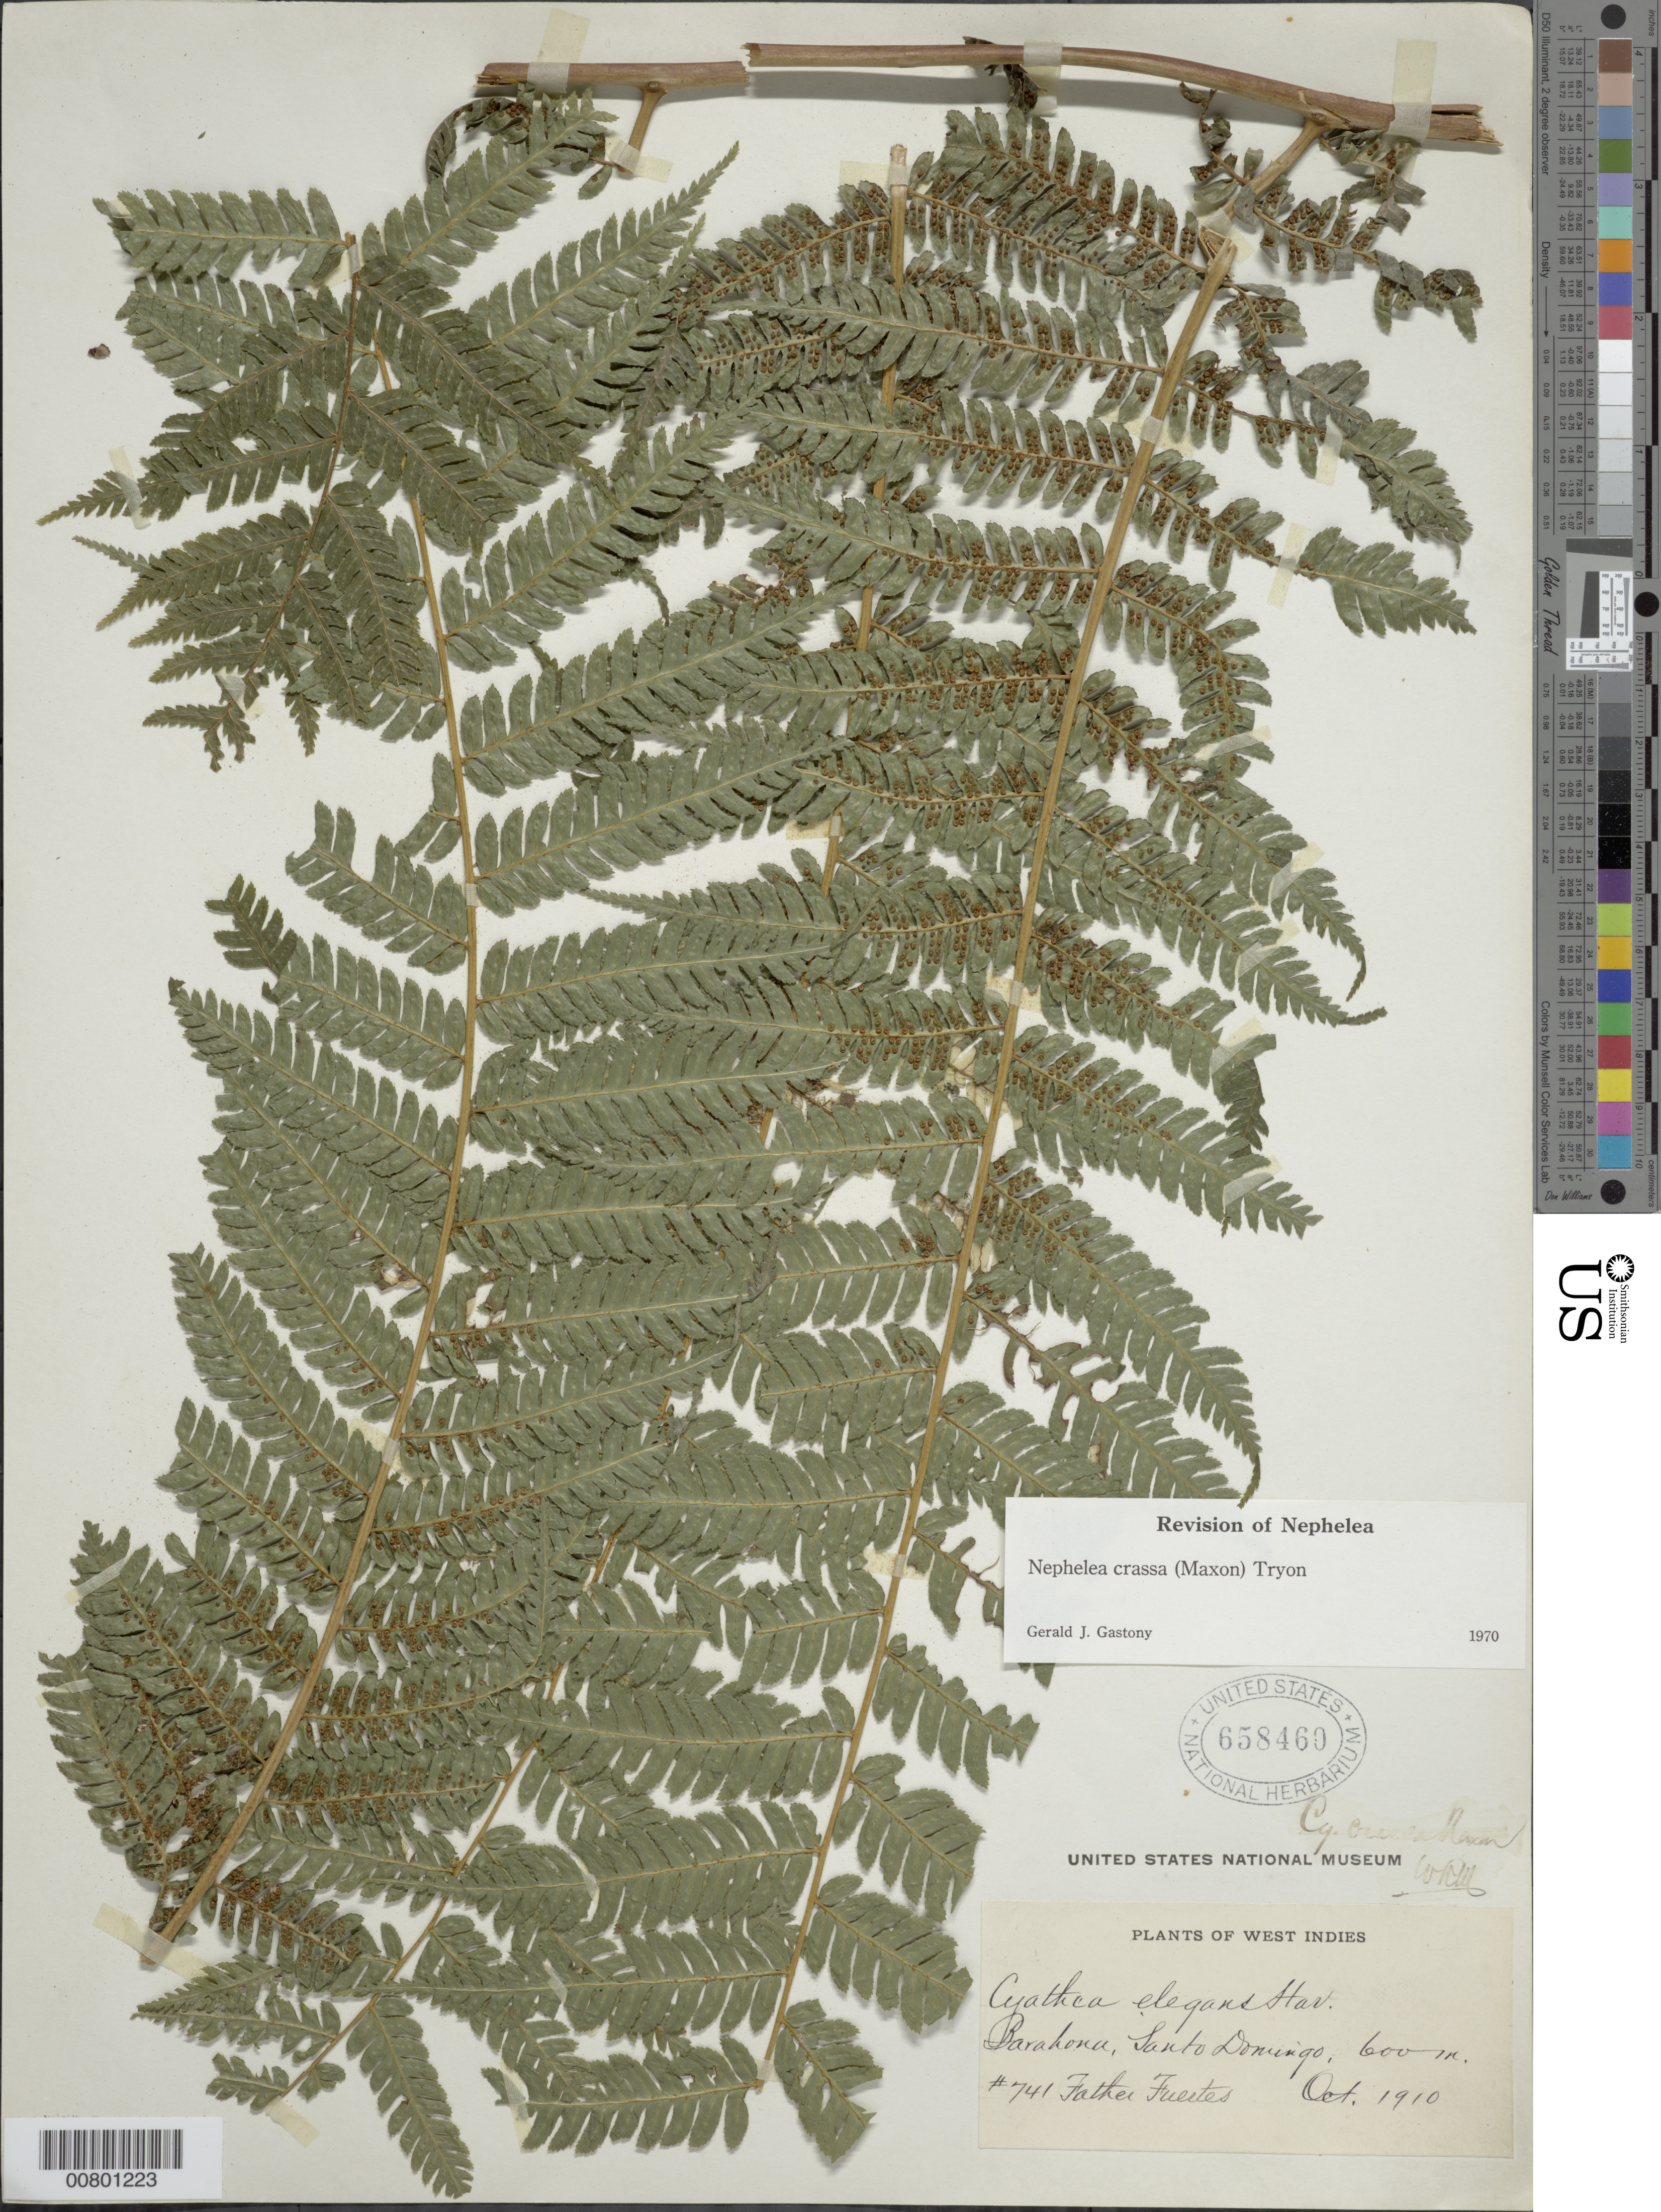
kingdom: Plantae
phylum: Tracheophyta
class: Polypodiopsida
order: Cyatheales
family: Cyatheaceae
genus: Alsophila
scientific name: Alsophila jimeneziana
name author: D.S. Conant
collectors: M. D. Fuertes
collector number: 741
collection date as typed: Oct 1910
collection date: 1910-10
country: Dominican Republic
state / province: Barahona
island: Hispaniola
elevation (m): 600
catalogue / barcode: US 658460